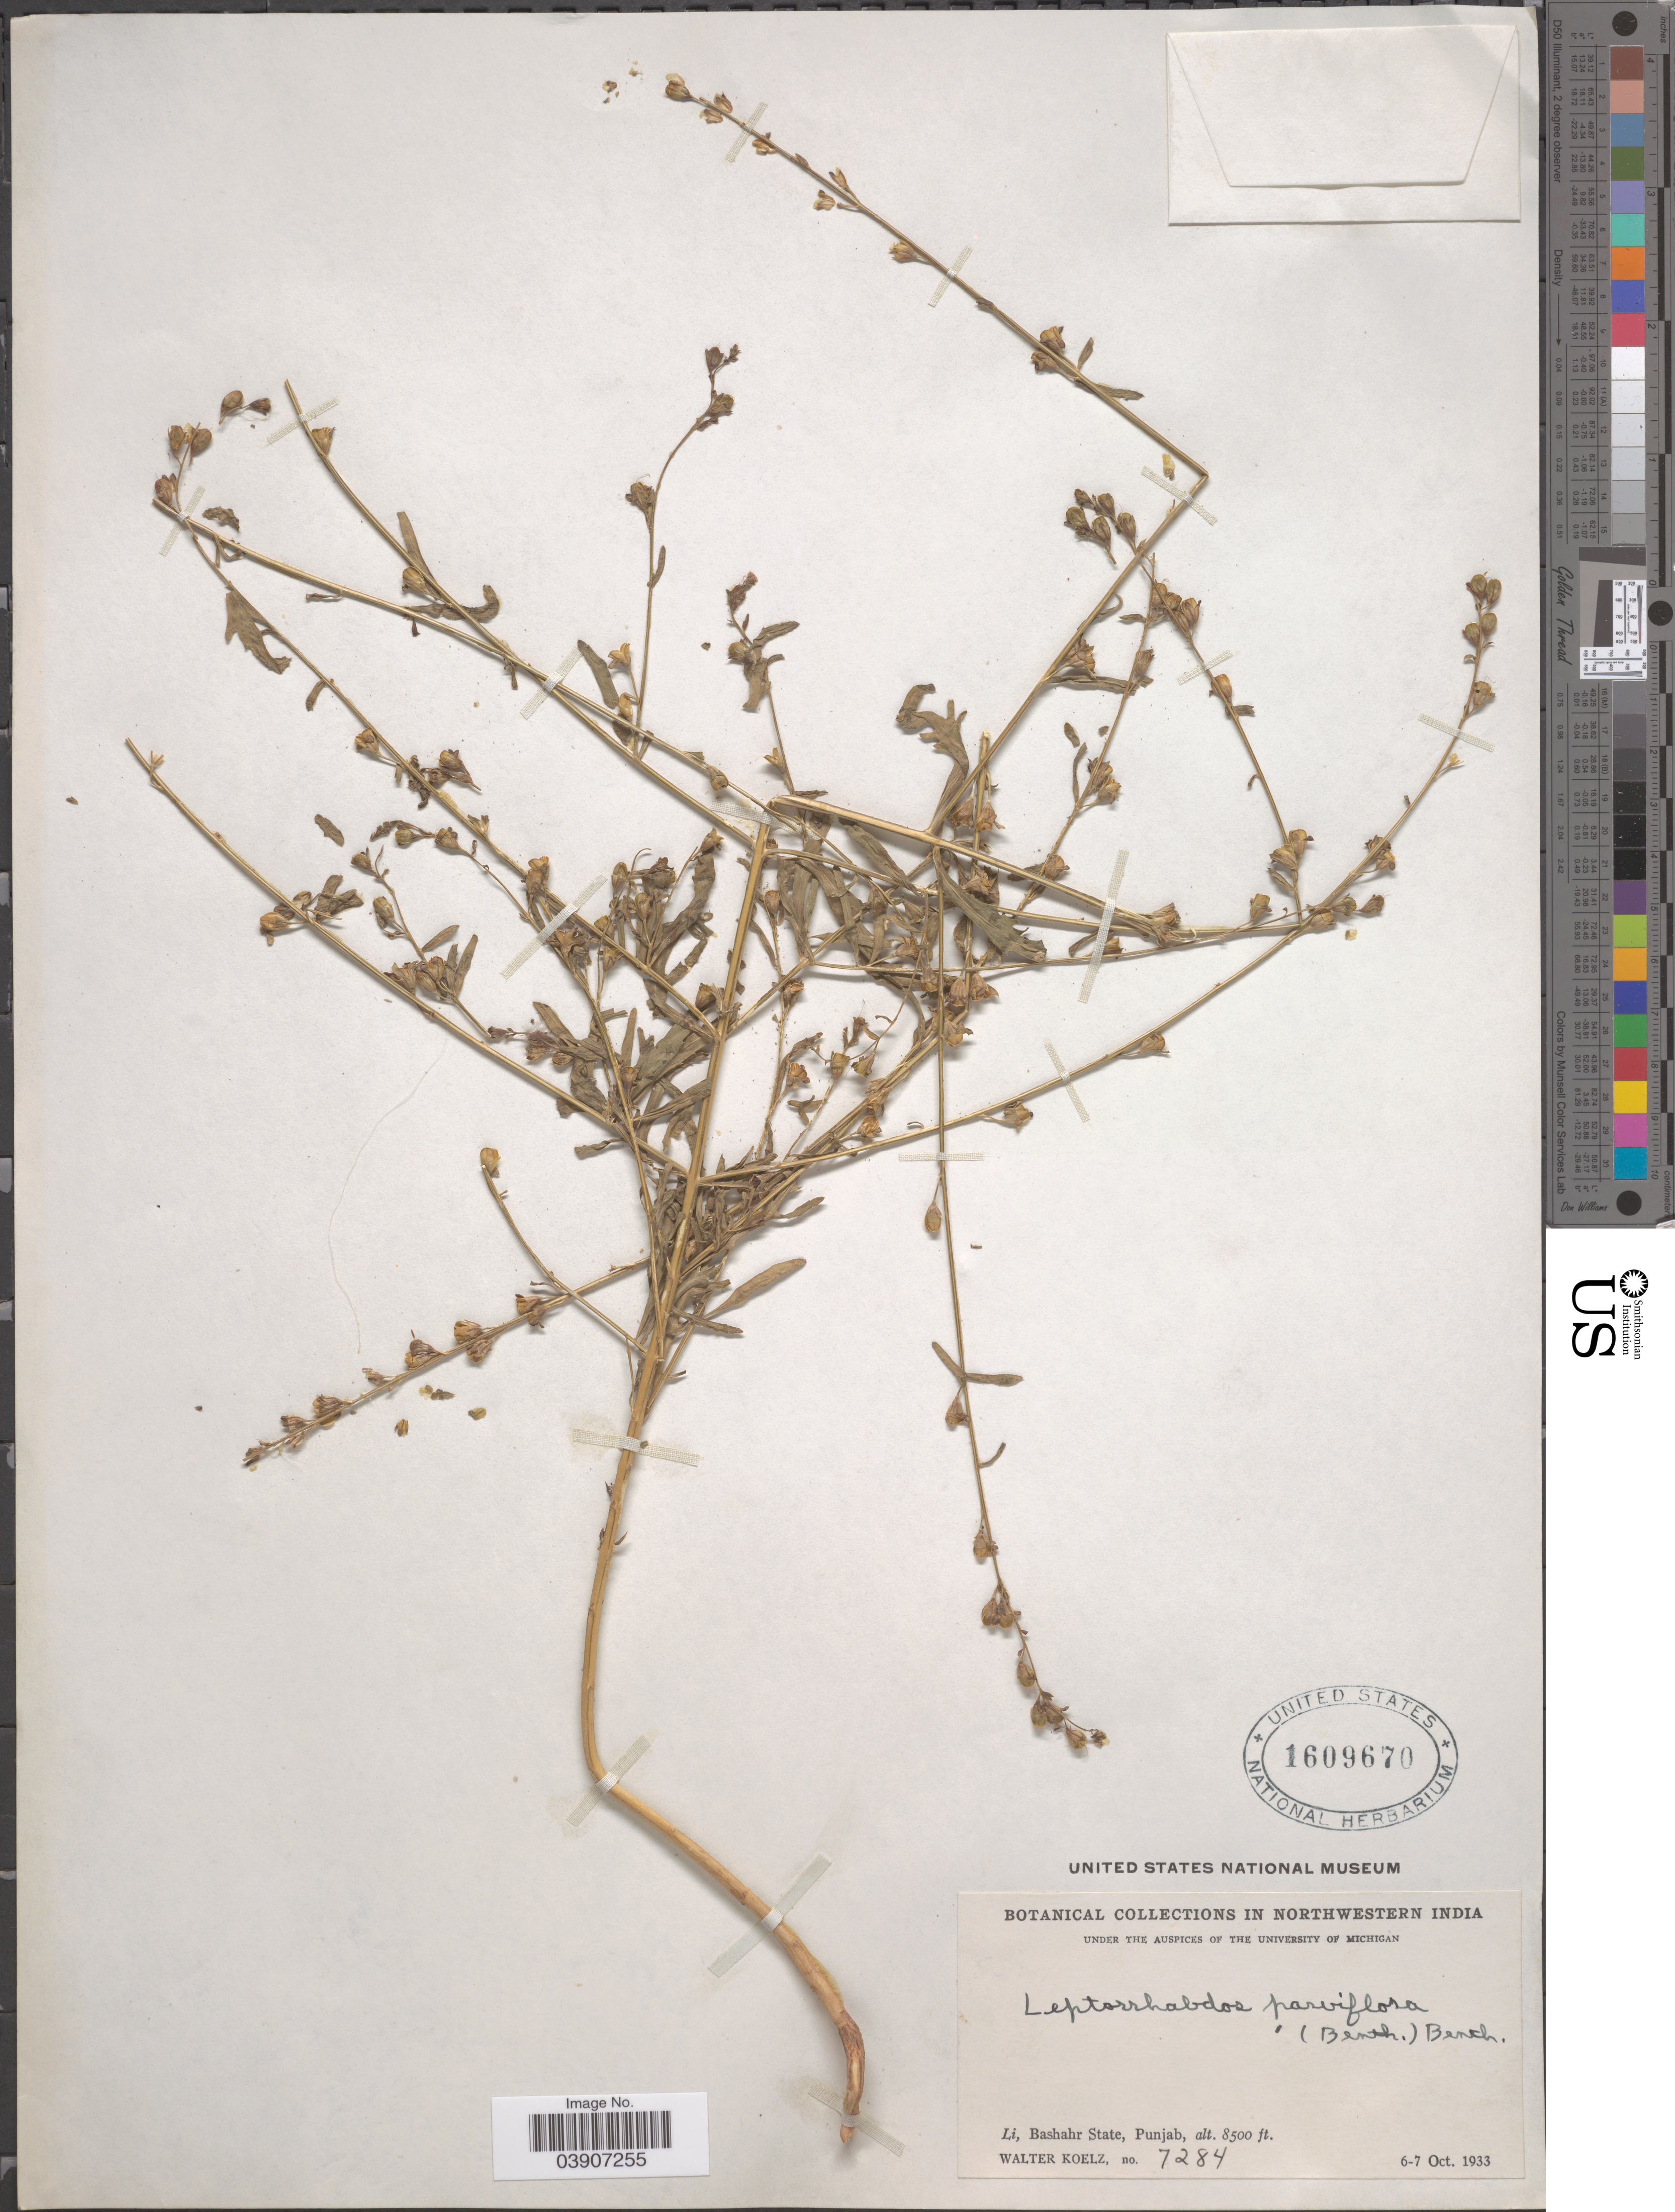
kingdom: Plantae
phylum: Tracheophyta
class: Magnoliopsida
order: Lamiales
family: Orobanchaceae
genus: Leptorhabdos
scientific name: Leptorhabdos parviflora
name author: (Benth.) Benth.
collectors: W. N. Koelz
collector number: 7284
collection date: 1933-10-06/1933-10-07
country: India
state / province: Punjab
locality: Northwestern India. Li, Bashahr State.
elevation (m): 2591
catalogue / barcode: US 1609670